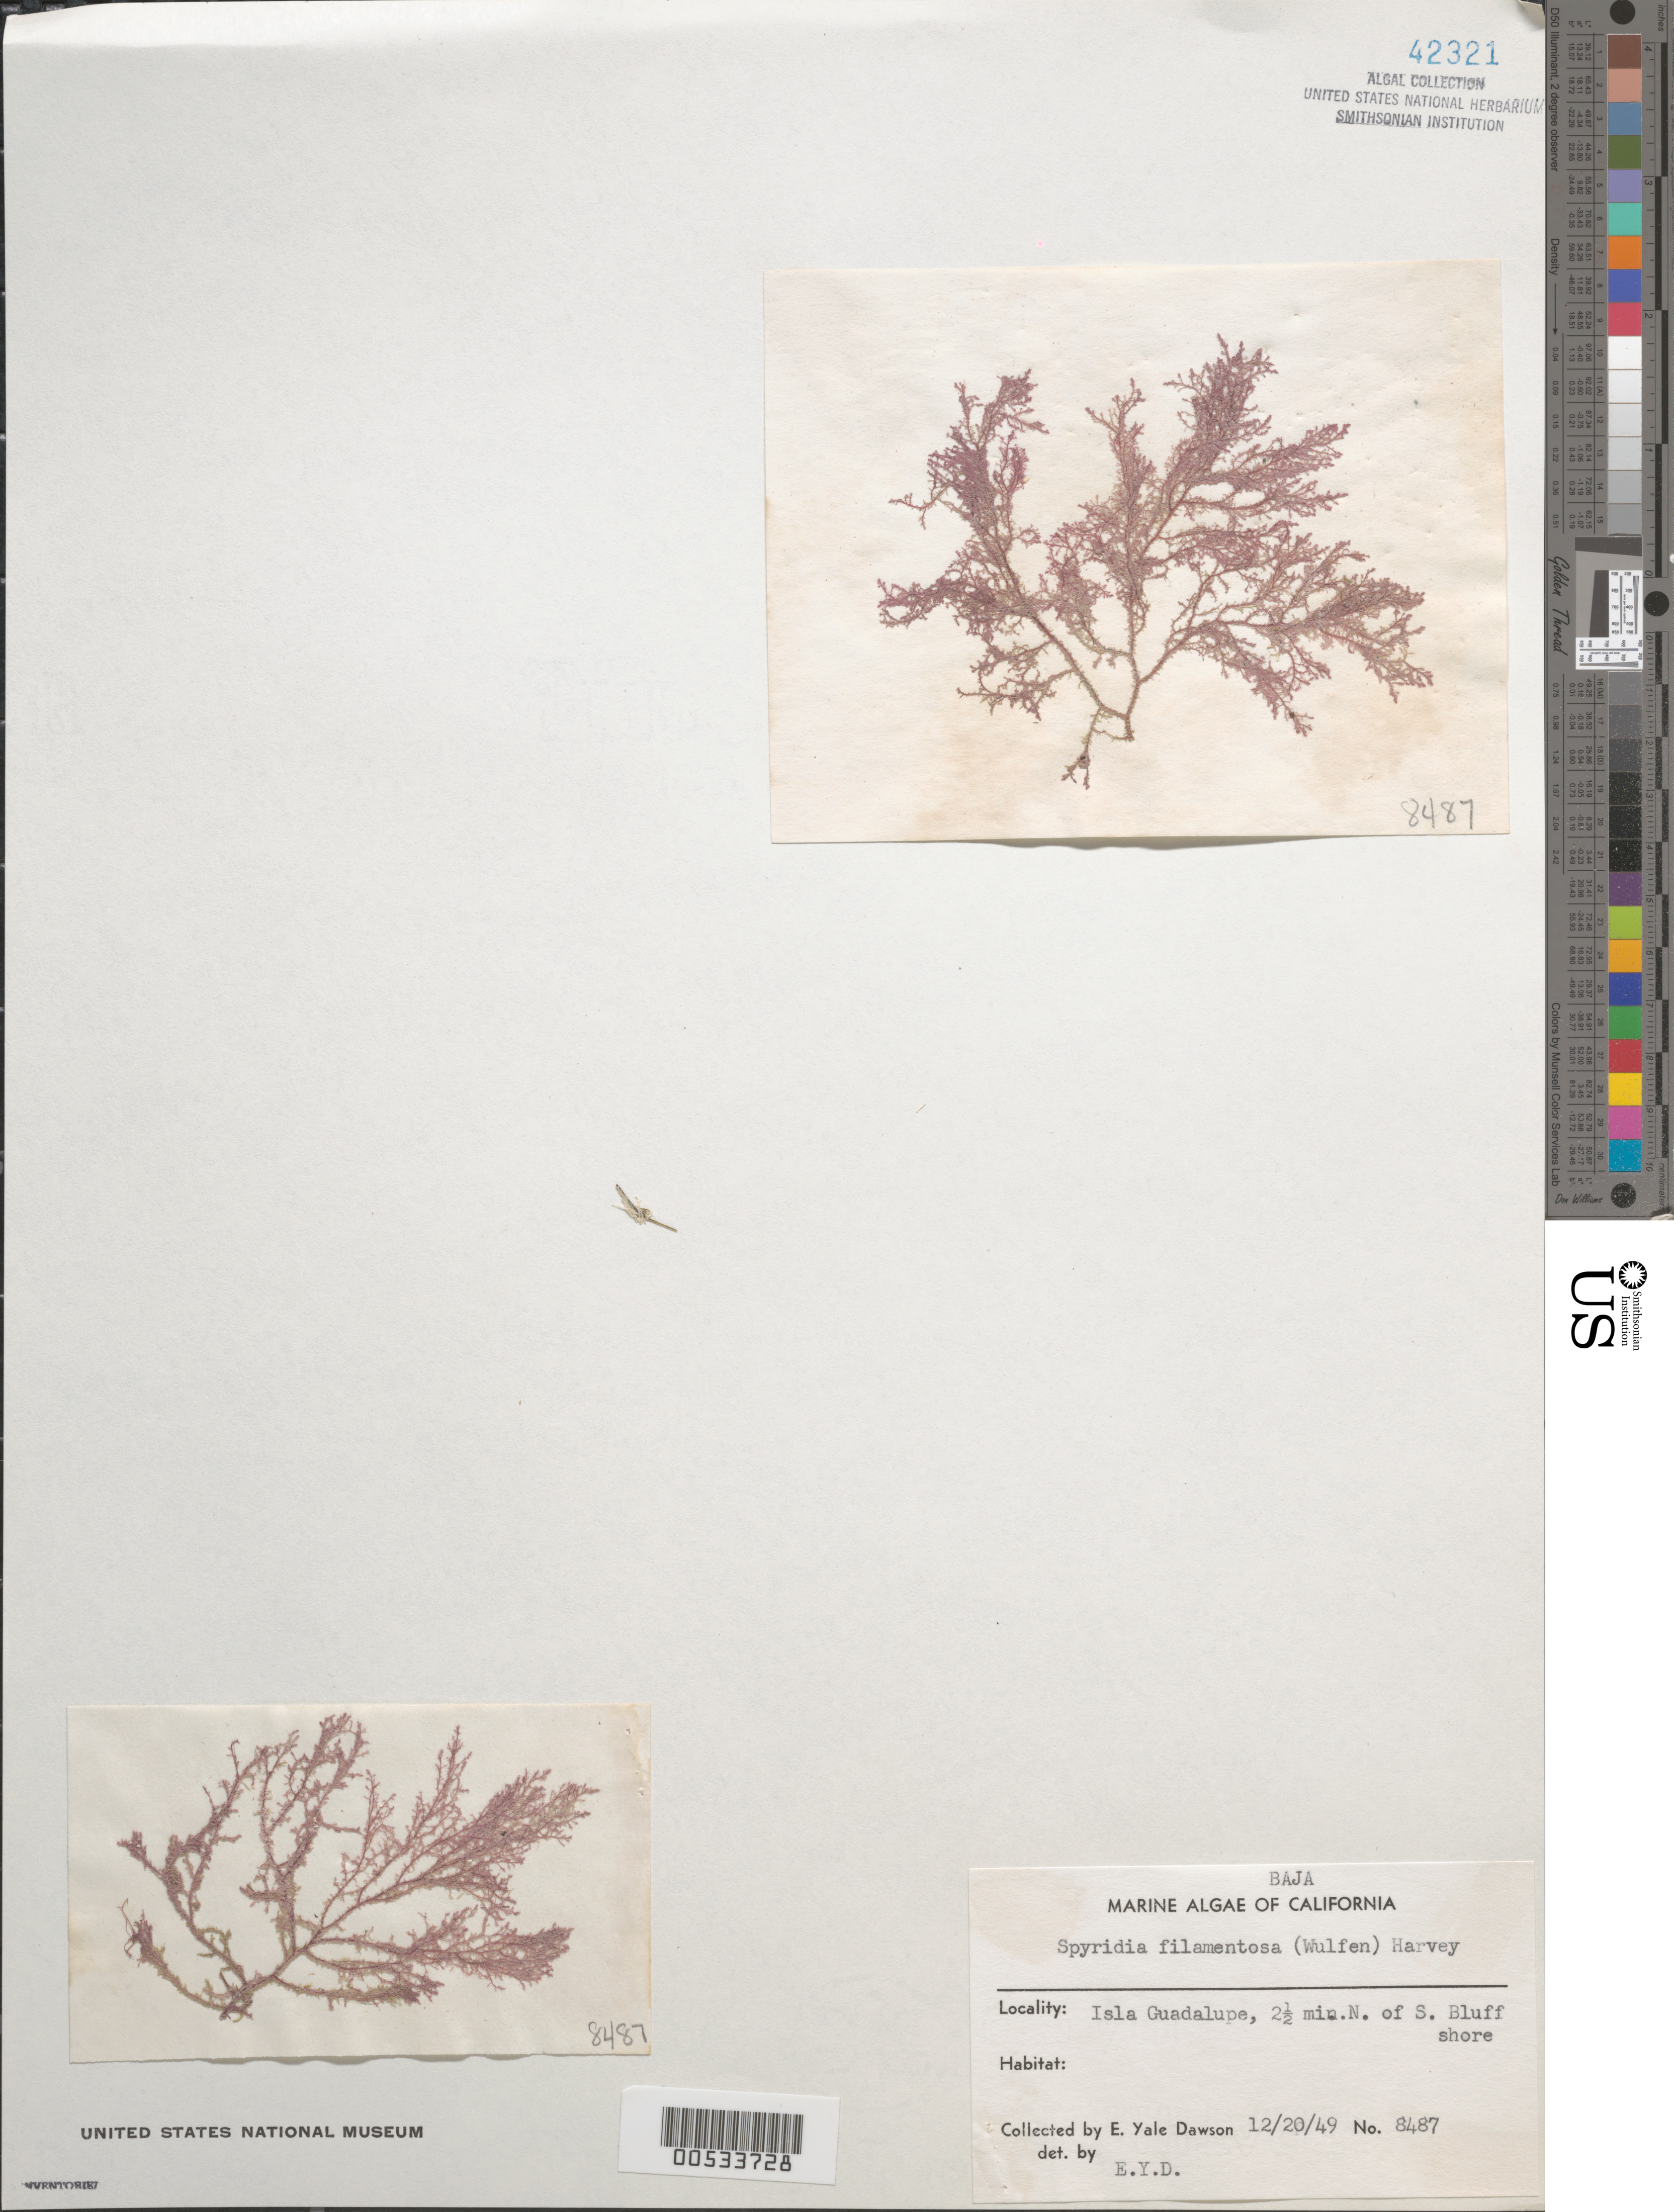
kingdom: Plantae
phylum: Rhodophyta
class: Florideophyceae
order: Ceramiales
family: Spyridiaceae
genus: Spyridia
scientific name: Spyridia filamentosa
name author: (Wulfen) Harv.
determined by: Dawson, E. Y.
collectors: E. Y. Dawson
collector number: EYD 8487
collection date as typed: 20 Dec 1949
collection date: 1949-12-20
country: Mexico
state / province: Baja California Norte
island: Isla Guadalupe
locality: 2.5 miles north of South Bluff shore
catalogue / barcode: US 42321